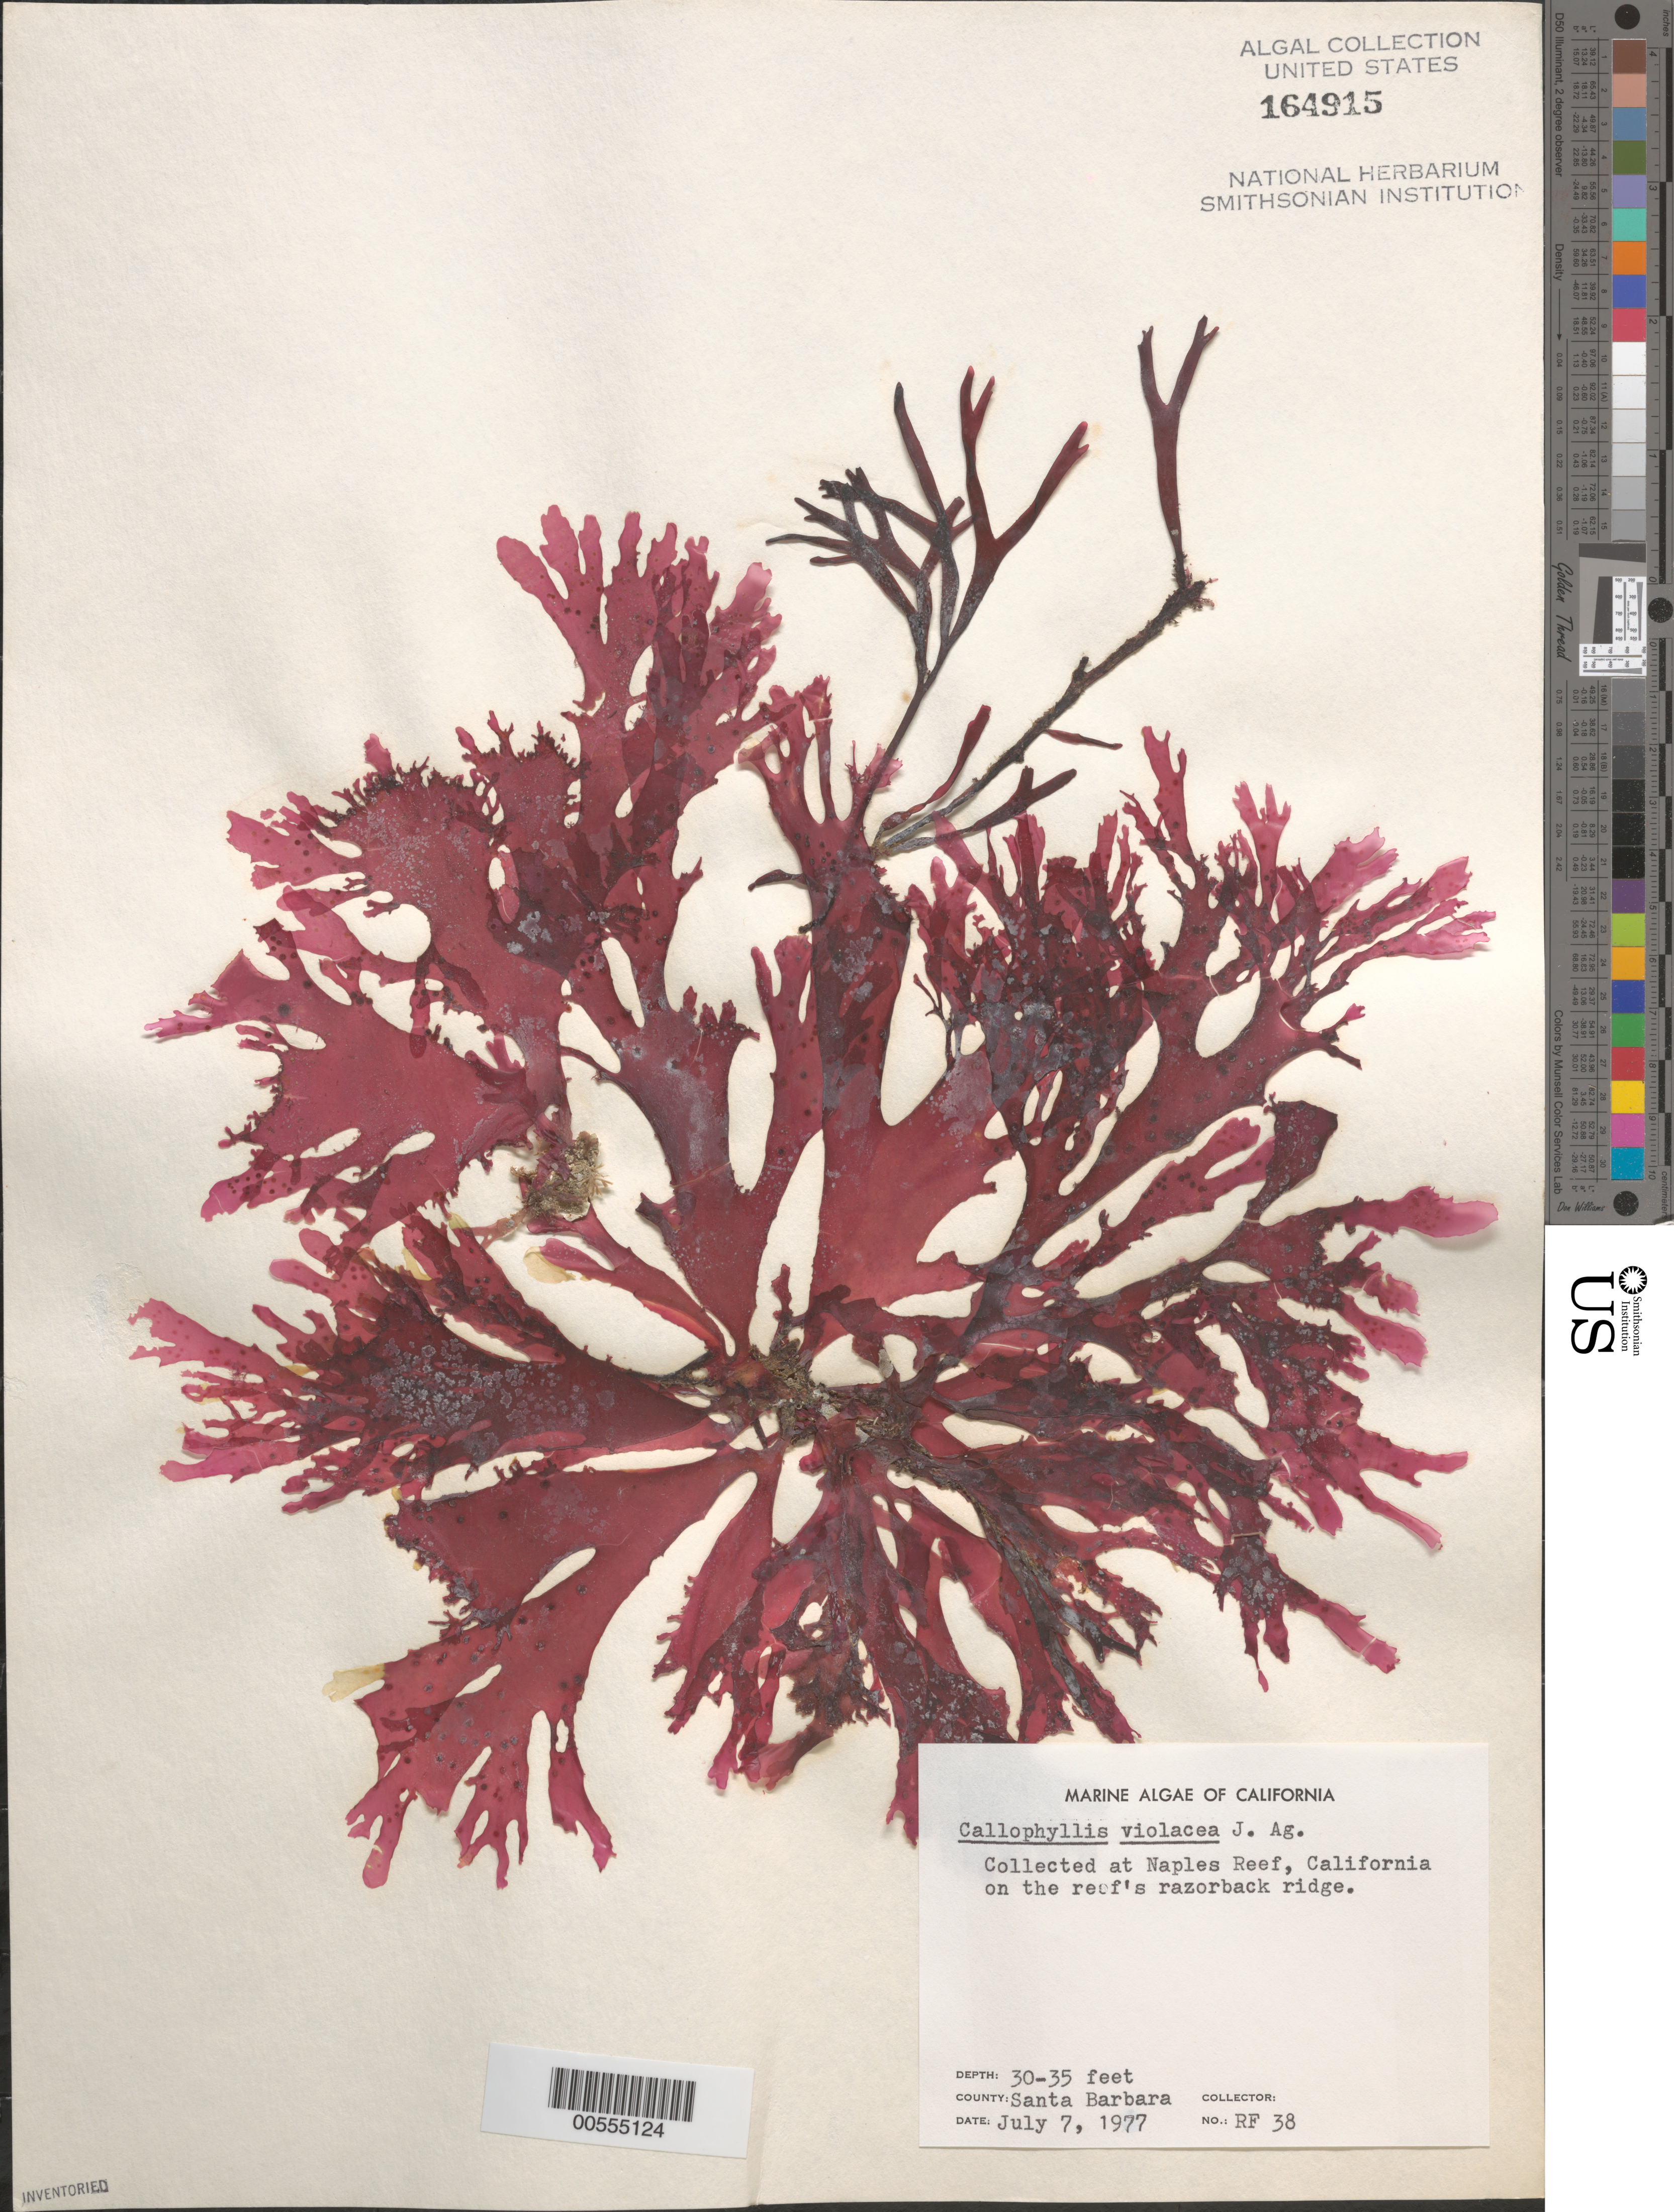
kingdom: Plantae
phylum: Rhodophyta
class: Florideophyceae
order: Gigartinales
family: Kallymeniaceae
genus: Callophyllis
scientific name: Callophyllis violacea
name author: J. Agardh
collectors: R. Fetter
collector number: RF 38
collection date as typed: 07 Jul 1977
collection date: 1977-07-07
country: United States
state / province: California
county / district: Santa Barbara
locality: Naples Reef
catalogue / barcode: US 164915